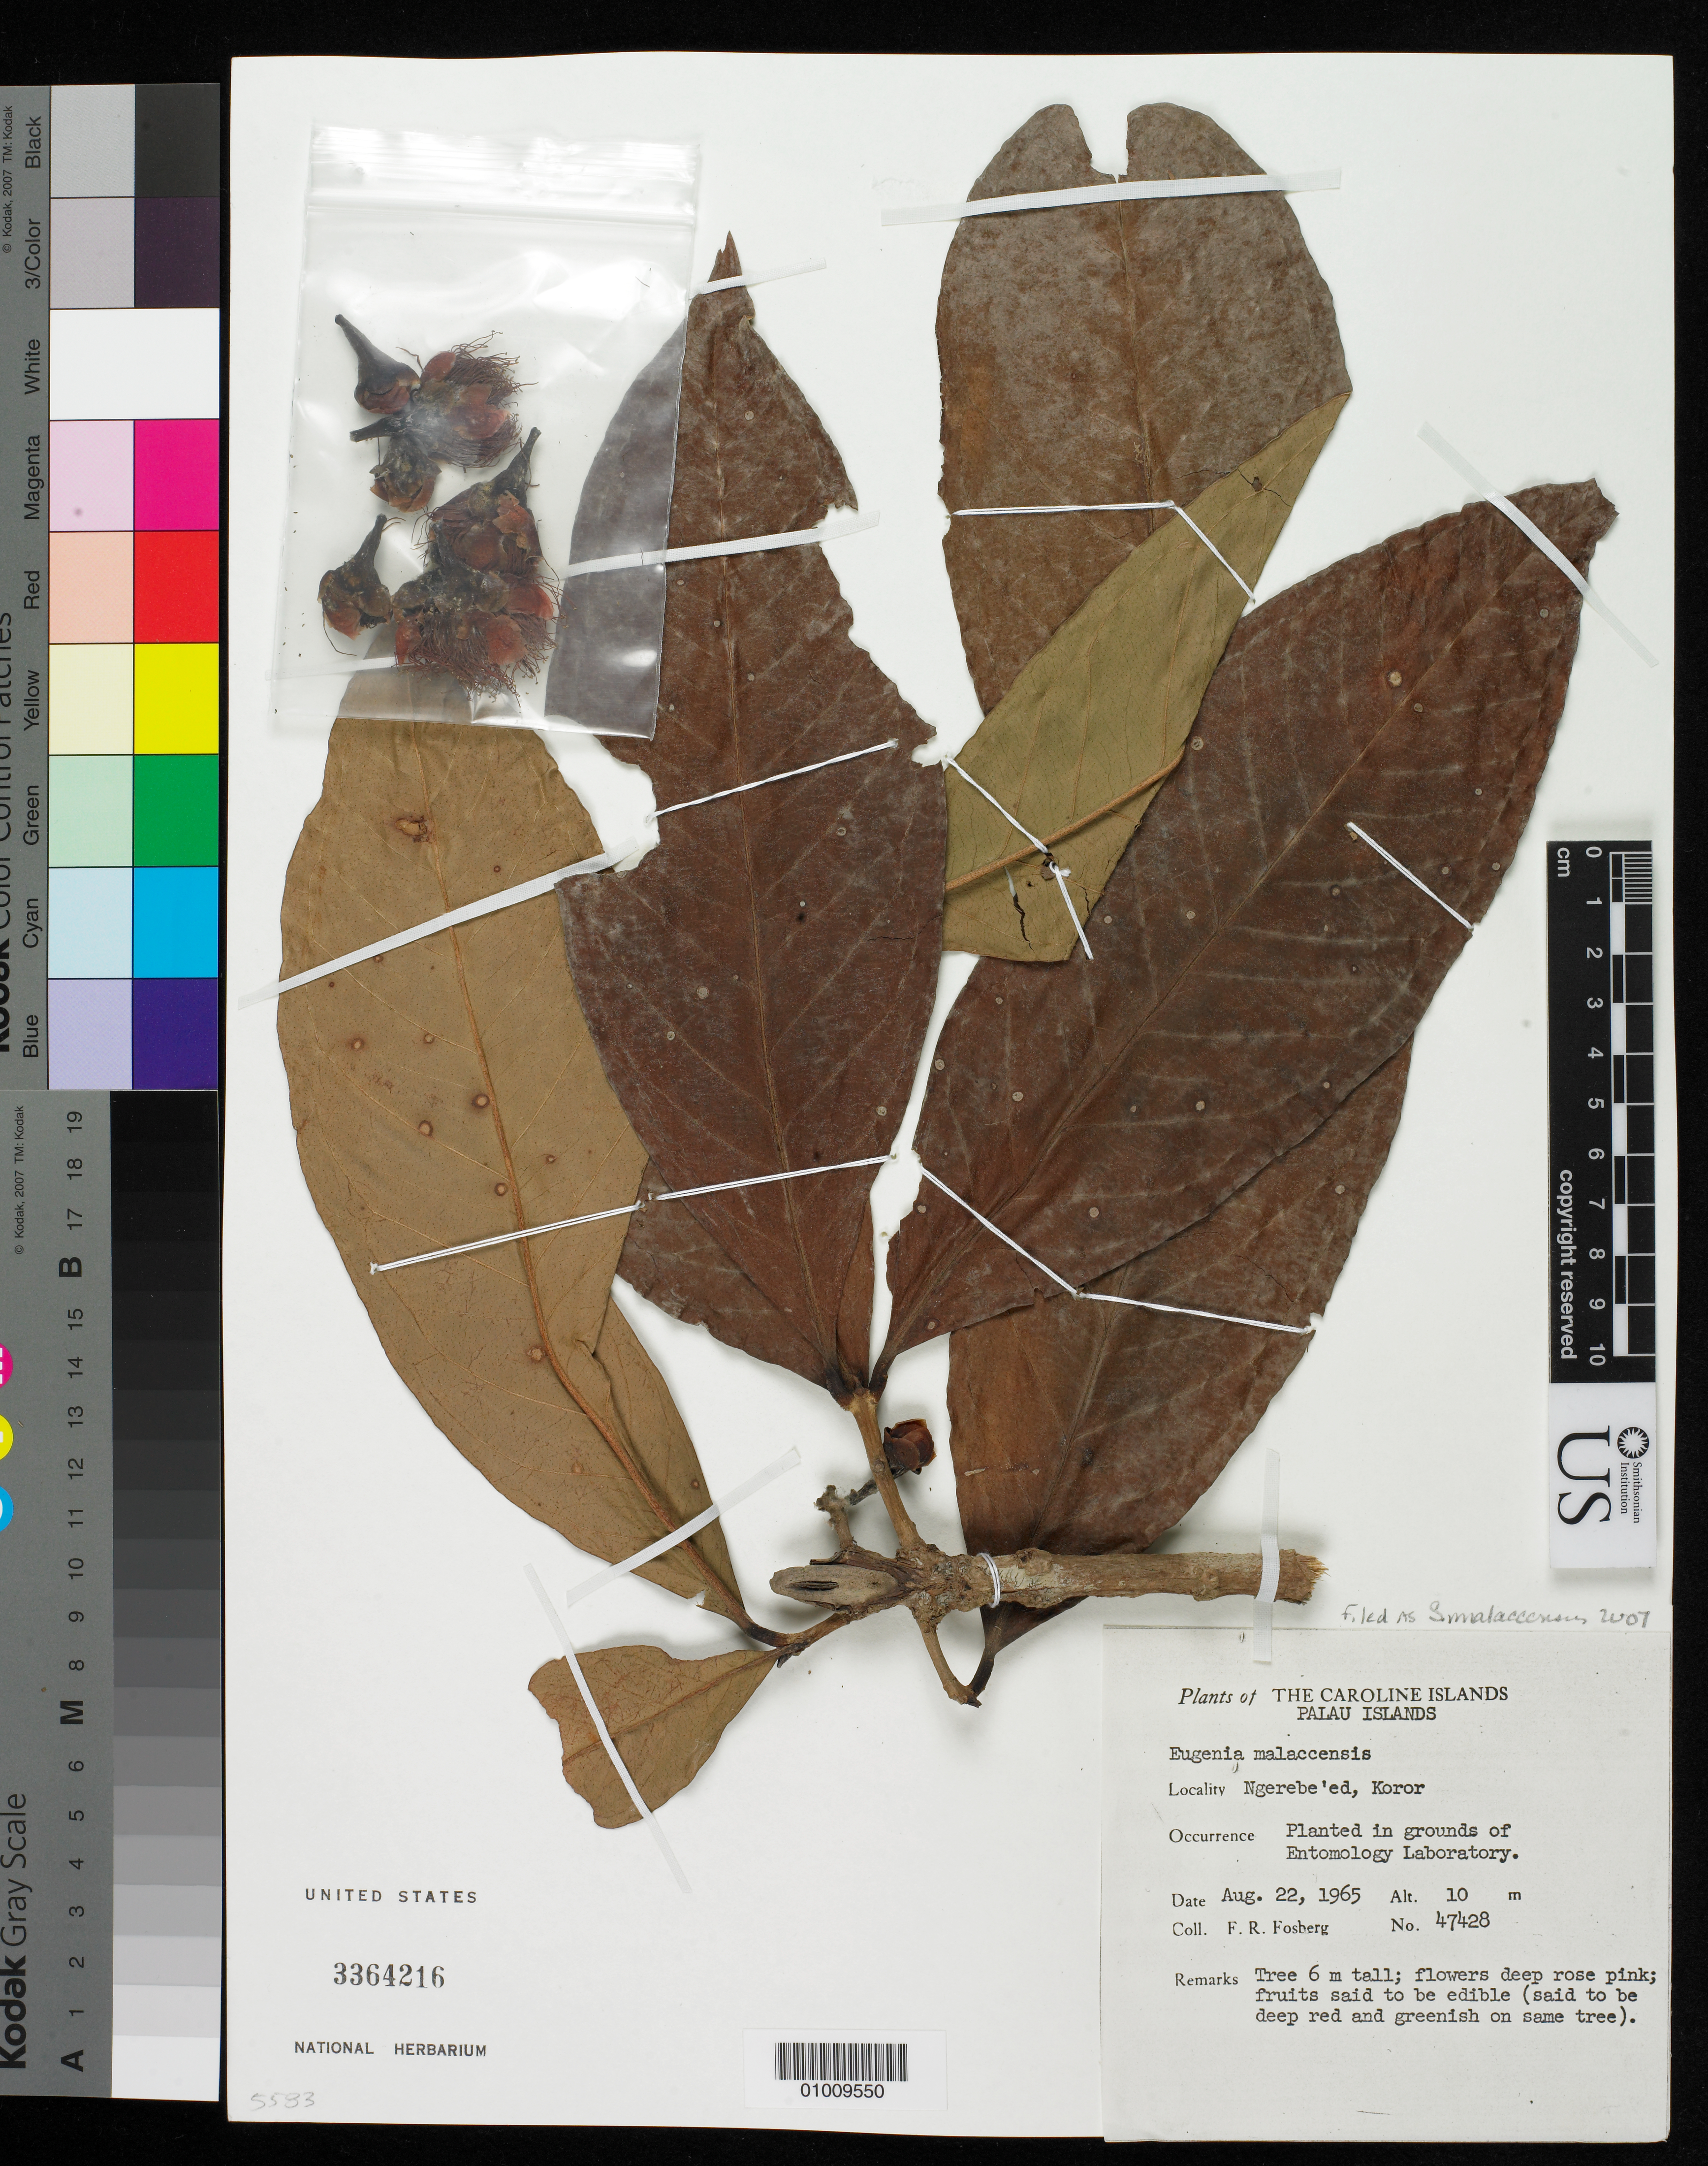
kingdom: Plantae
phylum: Tracheophyta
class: Magnoliopsida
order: Myrtales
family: Myrtaceae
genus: Syzygium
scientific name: Syzygium malaccense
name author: (L.) Merr. & L.M. Perry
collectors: F. R. Fosberg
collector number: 47428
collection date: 1965-08-22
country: Palau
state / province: Koror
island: Oreor (Koror)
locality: Ngereb'ed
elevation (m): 10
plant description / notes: Cited by Byng et al., Phytotaxa 427(2): 122. 2019.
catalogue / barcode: US 3364216